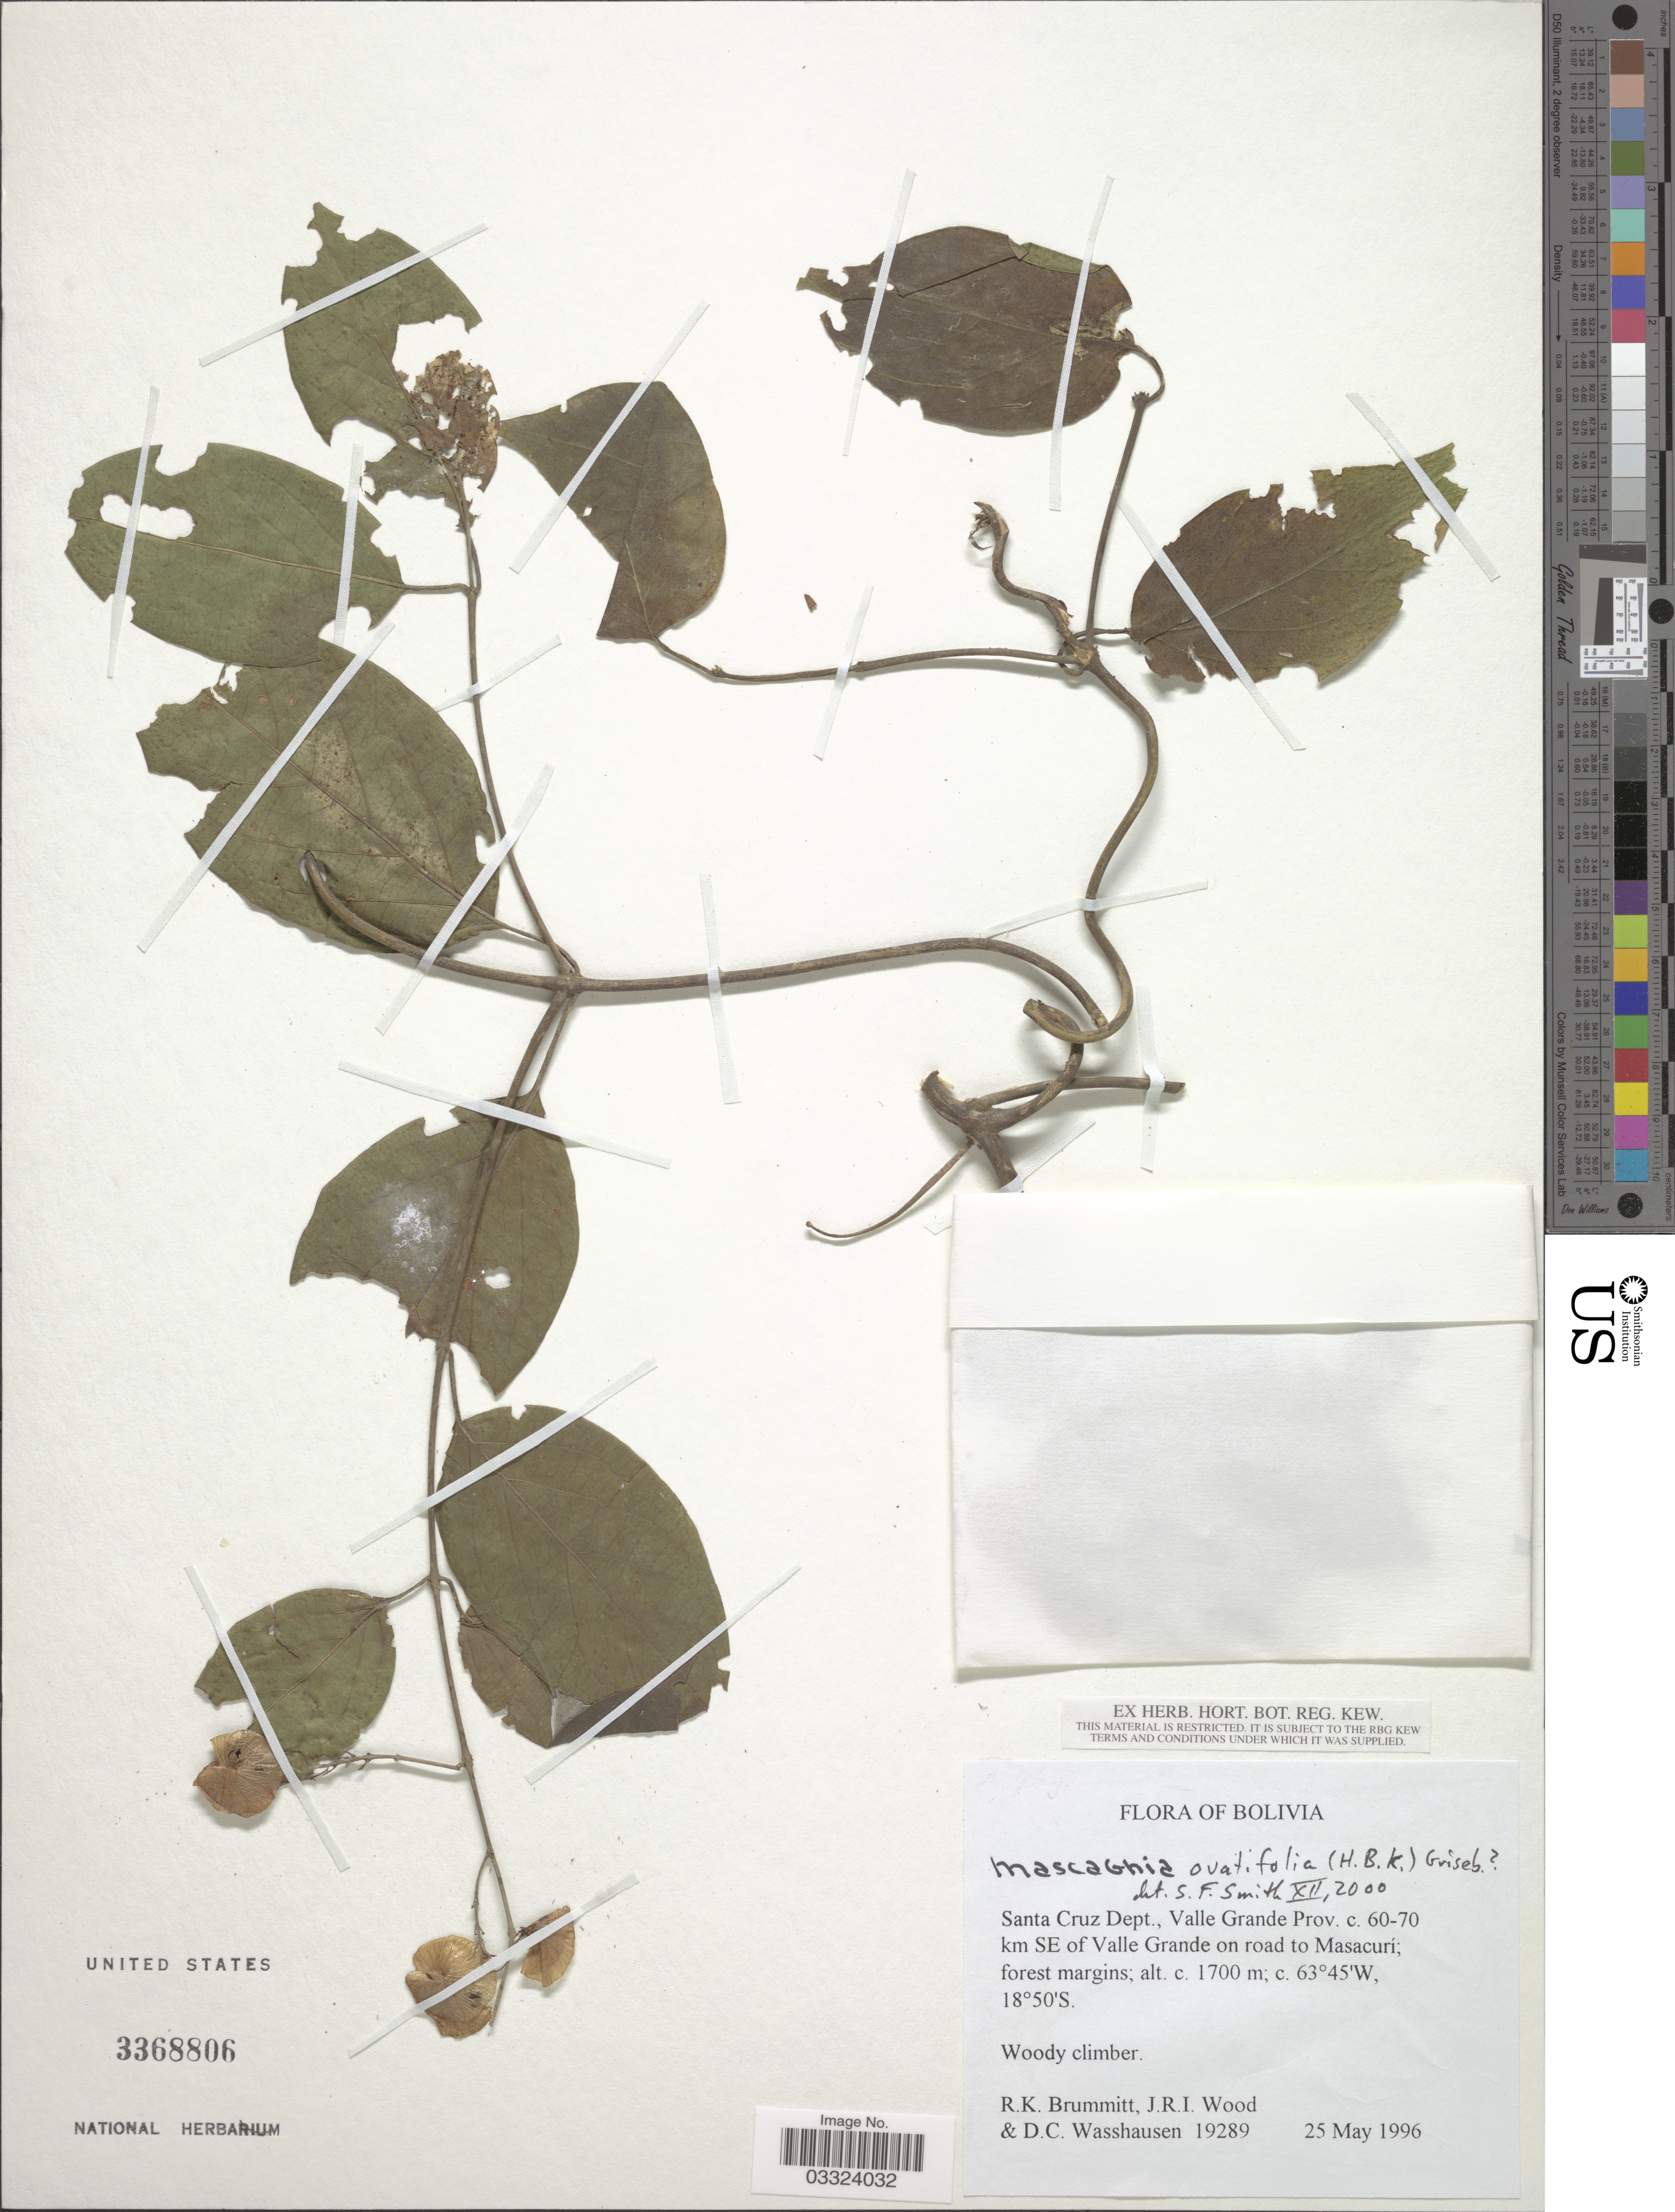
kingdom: Plantae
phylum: Tracheophyta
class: Magnoliopsida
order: Malpighiales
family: Malpighiaceae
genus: Mascagnia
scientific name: Mascagnia ovatifolia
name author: (Kunth) Griseb.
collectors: R. K. Brummitt, J. R. I. Wood & D. C. Wasshausen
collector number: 19289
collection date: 1996-05-25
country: Bolivia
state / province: Santa Cruz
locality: Santa Cruz Dept., Valle Grande Prov. c. 60-70 km SE of Valle Grande on road to Masacurí.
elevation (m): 1700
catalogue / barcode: US 3368806